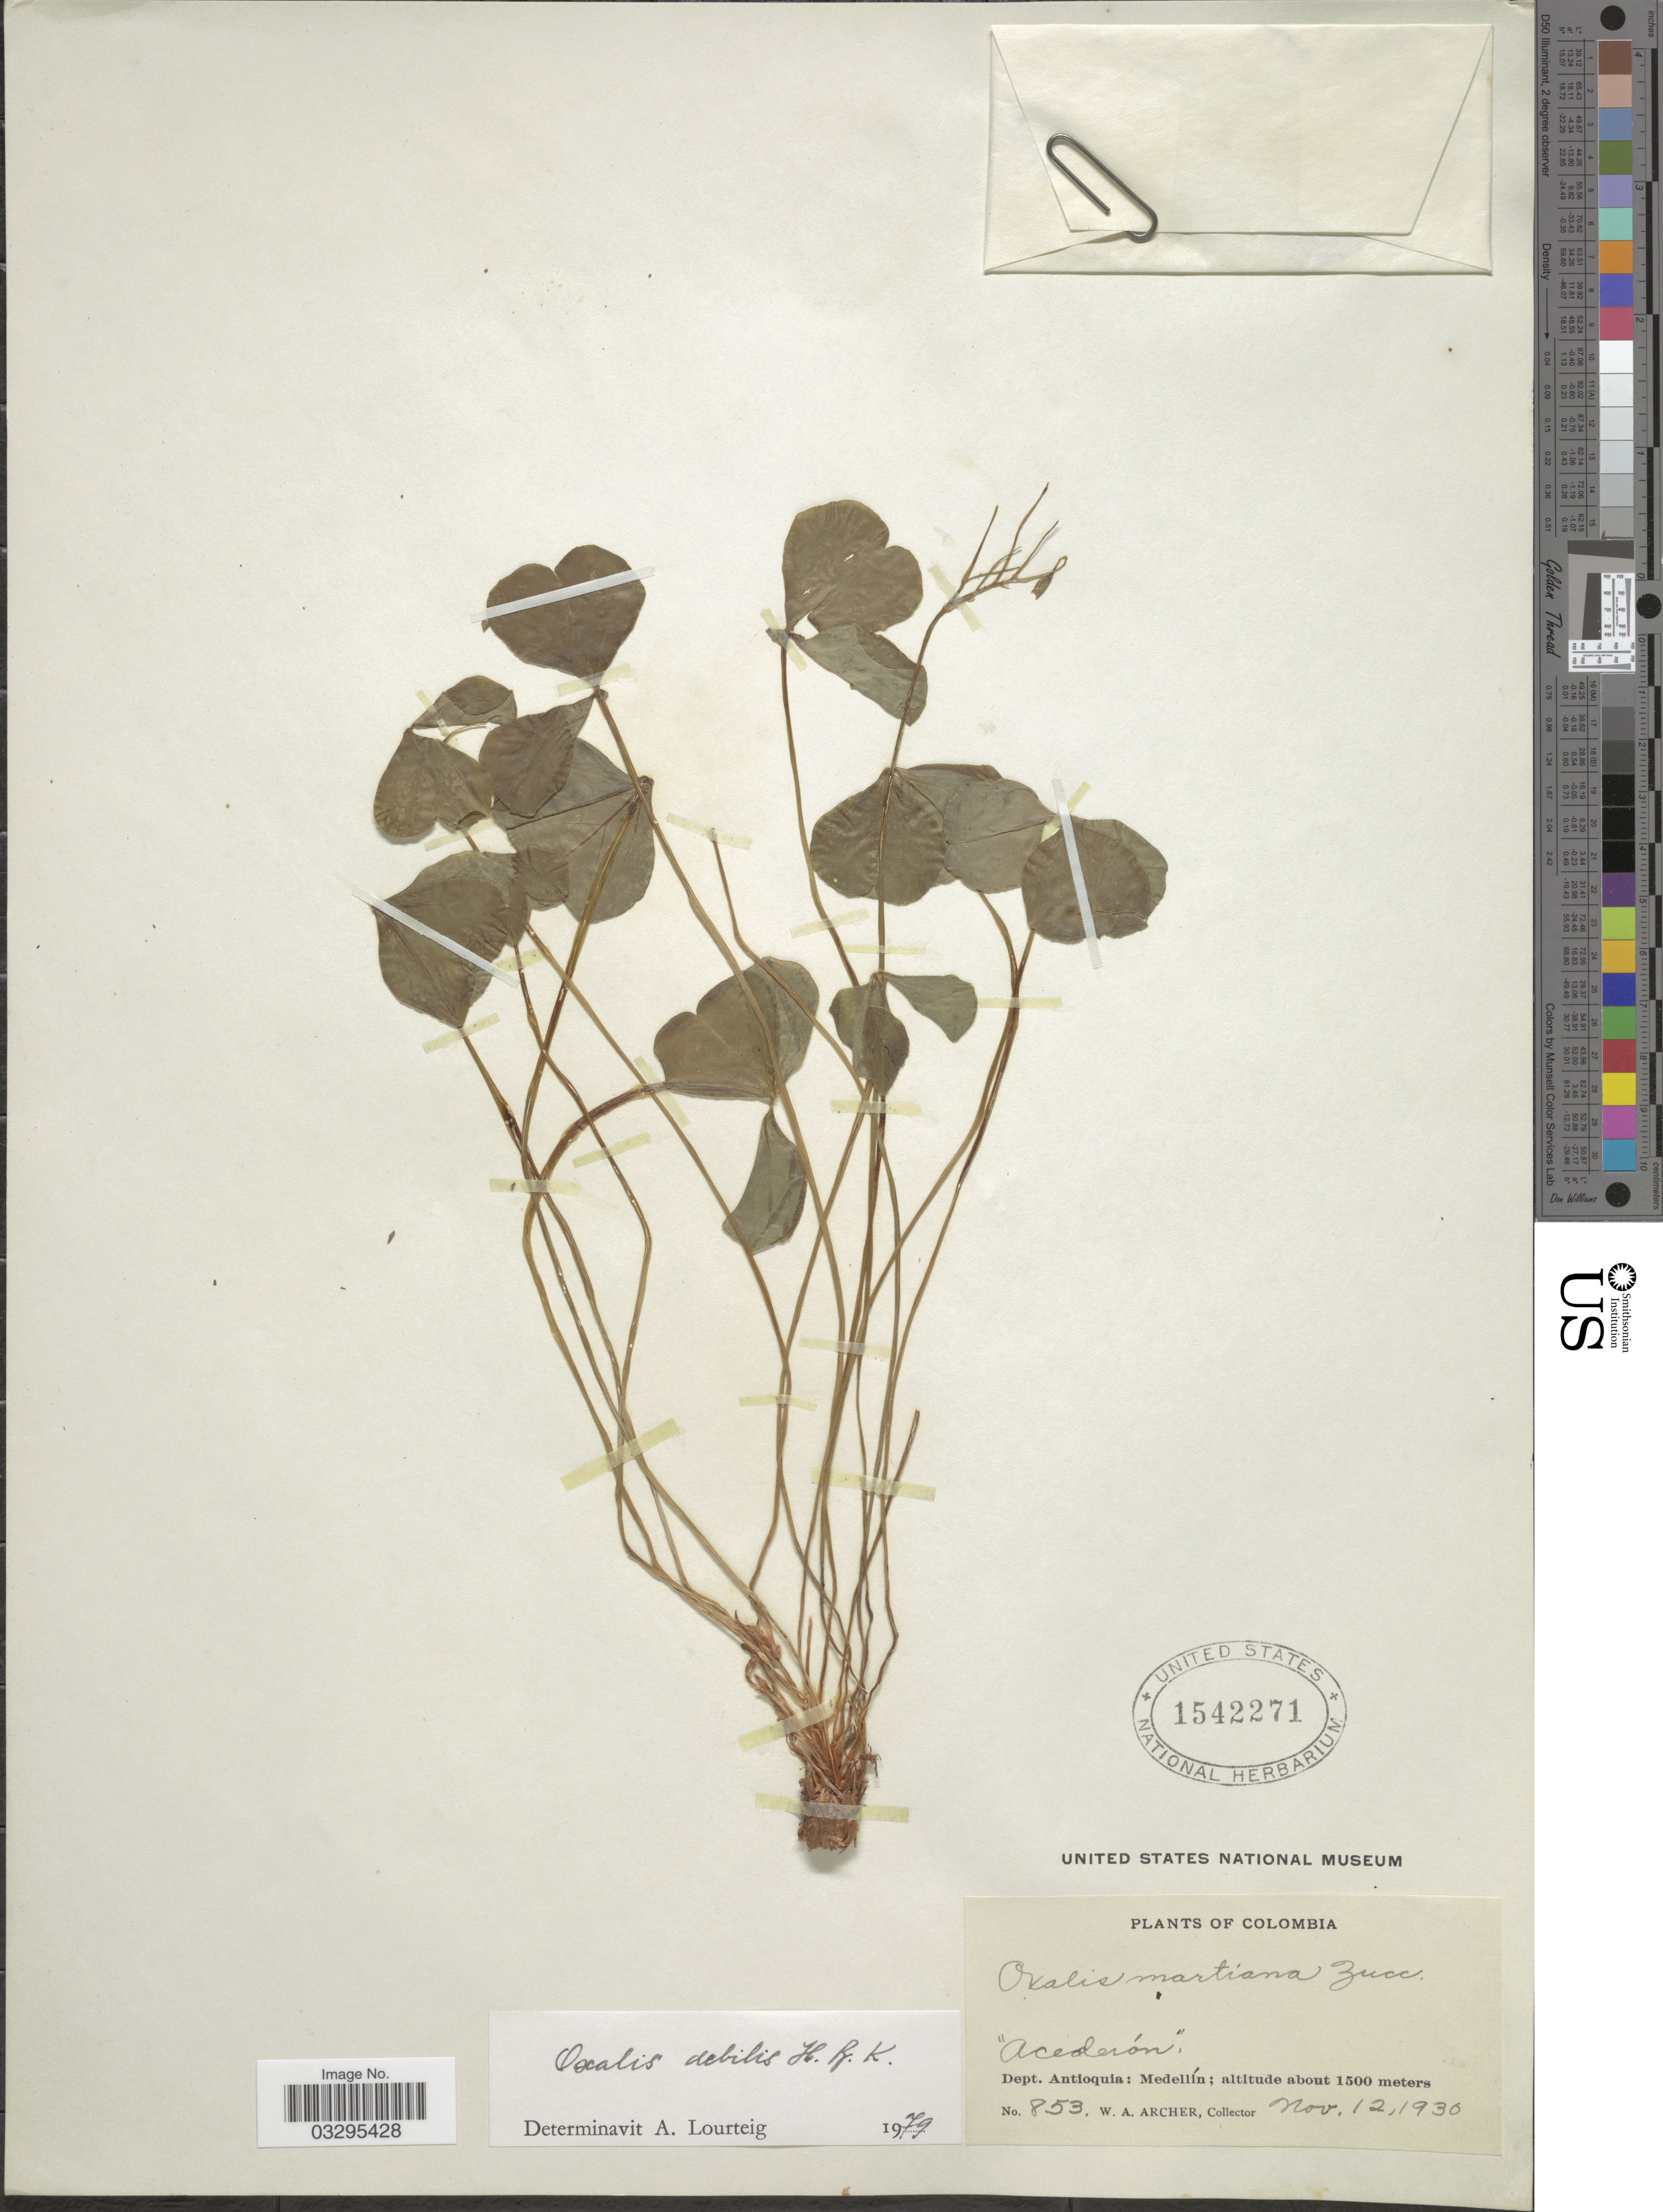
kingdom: Plantae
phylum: Tracheophyta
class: Magnoliopsida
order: Oxalidales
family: Oxalidaceae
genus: Oxalis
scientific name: Oxalis debilis var. debilis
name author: Kunth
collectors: W. Archer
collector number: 853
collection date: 1930-11-12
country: Colombia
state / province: Antioquia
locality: Dept. Antioquia: Medellín.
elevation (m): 1500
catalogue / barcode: US 1542271